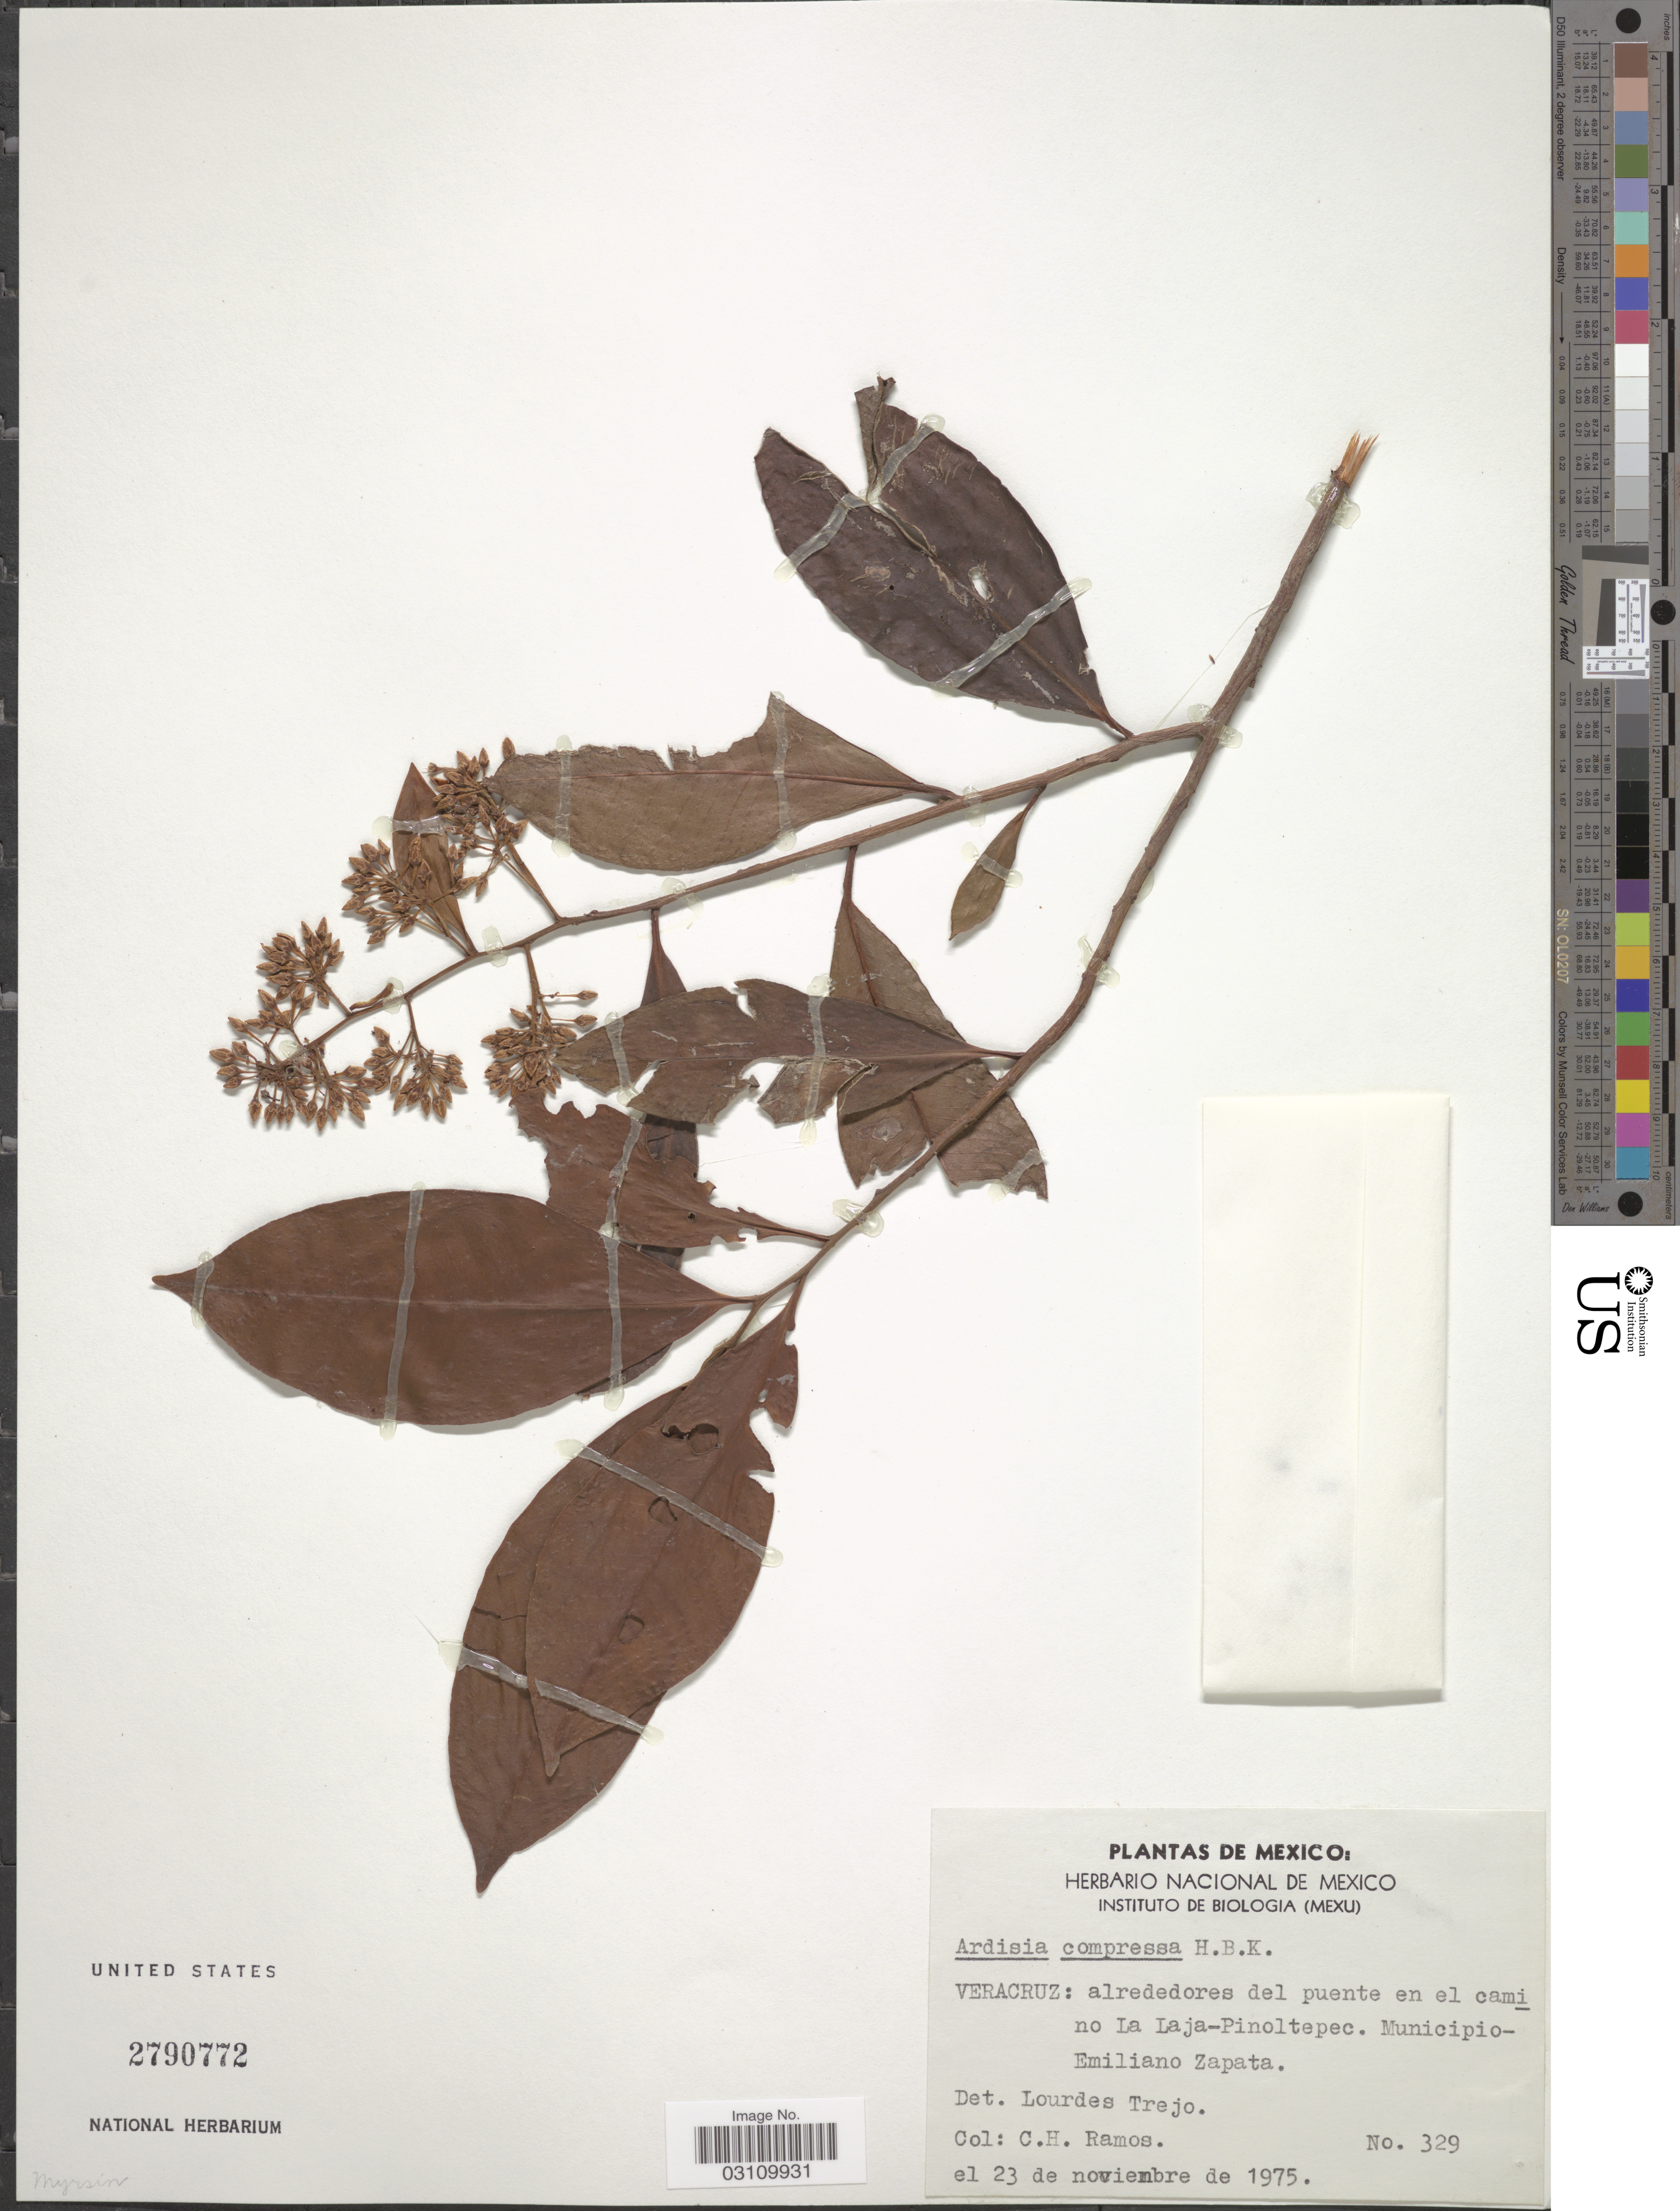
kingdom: Plantae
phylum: Tracheophyta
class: Magnoliopsida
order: Ericales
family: Primulaceae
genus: Ardisia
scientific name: Ardisia compressa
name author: Kunth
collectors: C. H. Ramos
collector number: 329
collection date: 1975-11-23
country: Mexico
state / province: Veracruz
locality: Veracruz: alrededores del puente en el camino La Laja-Pinoltepec. Municipio - Emiliano Zapata.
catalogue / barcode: US 2790772